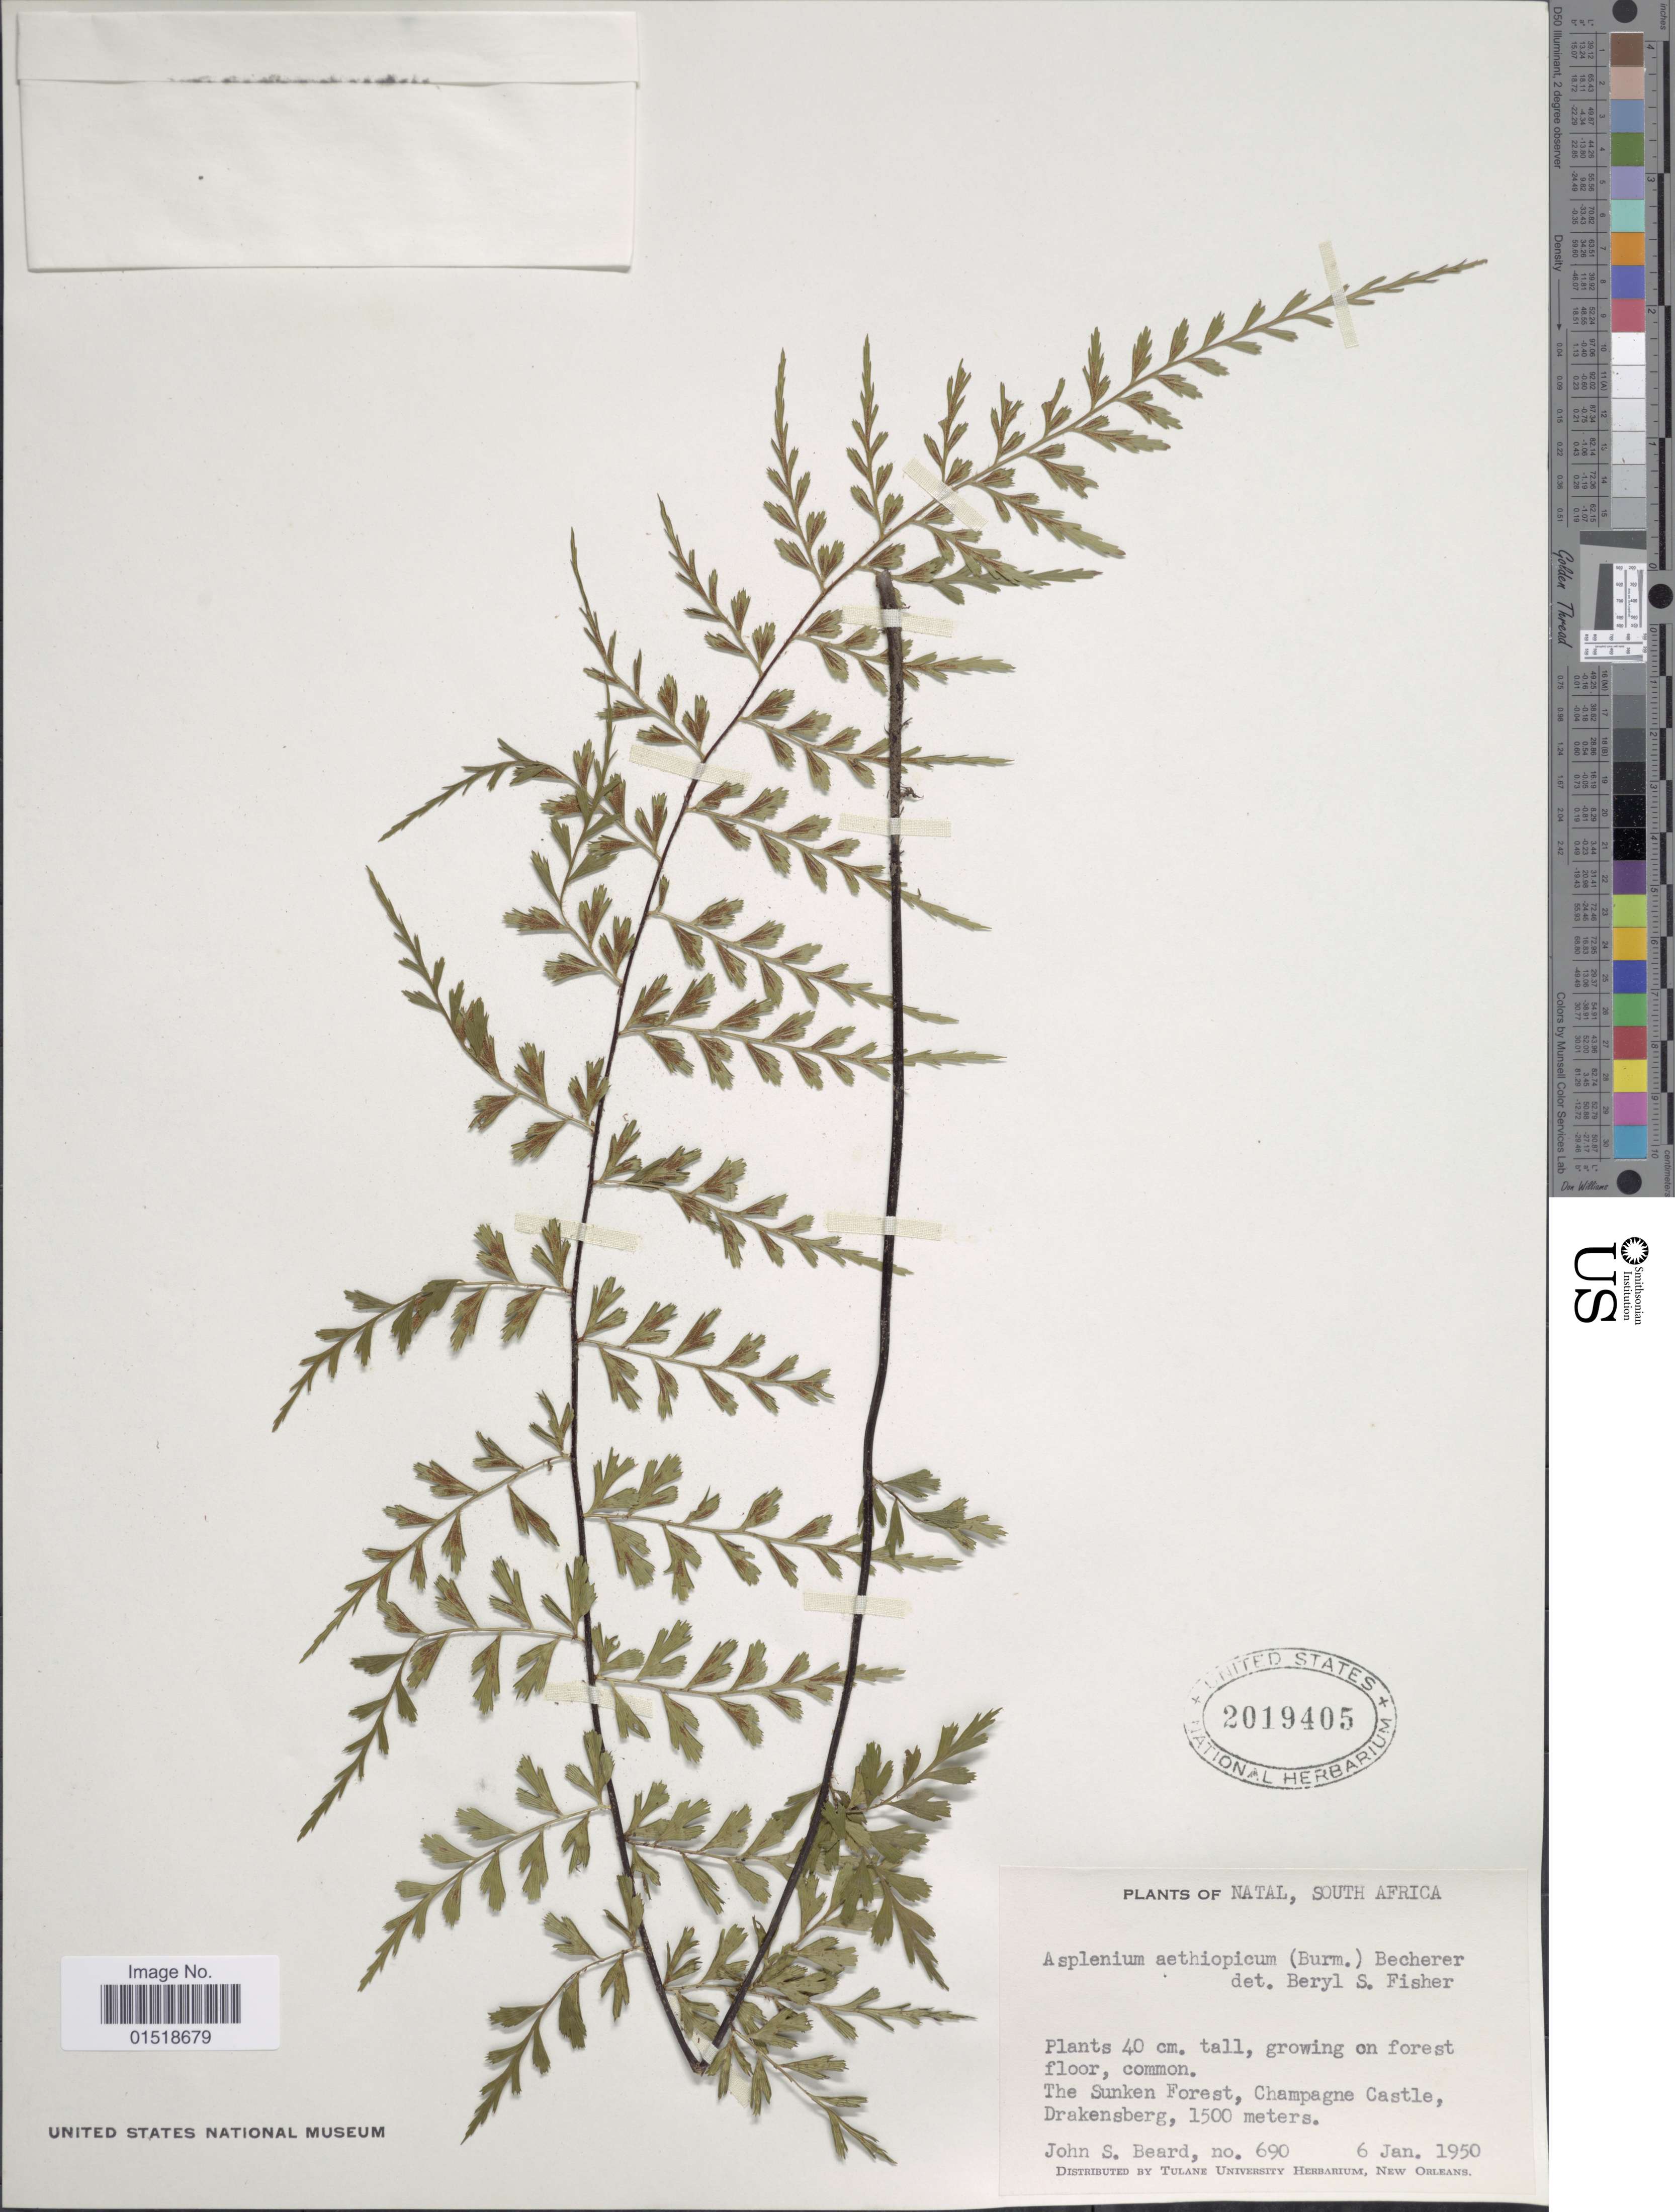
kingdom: Plantae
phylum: Tracheophyta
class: Polypodiopsida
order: Polypodiales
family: Aspleniaceae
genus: Asplenium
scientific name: Asplenium aethiopicum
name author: (Burm. f.) Bech.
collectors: J. Beard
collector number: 690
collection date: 1950-01-06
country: South Africa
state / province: KwaZulu-Natal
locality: Natal, South Africa. The Sunken Forest, Champagne Castle, Drakensberg.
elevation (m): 1500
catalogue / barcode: US 2019405